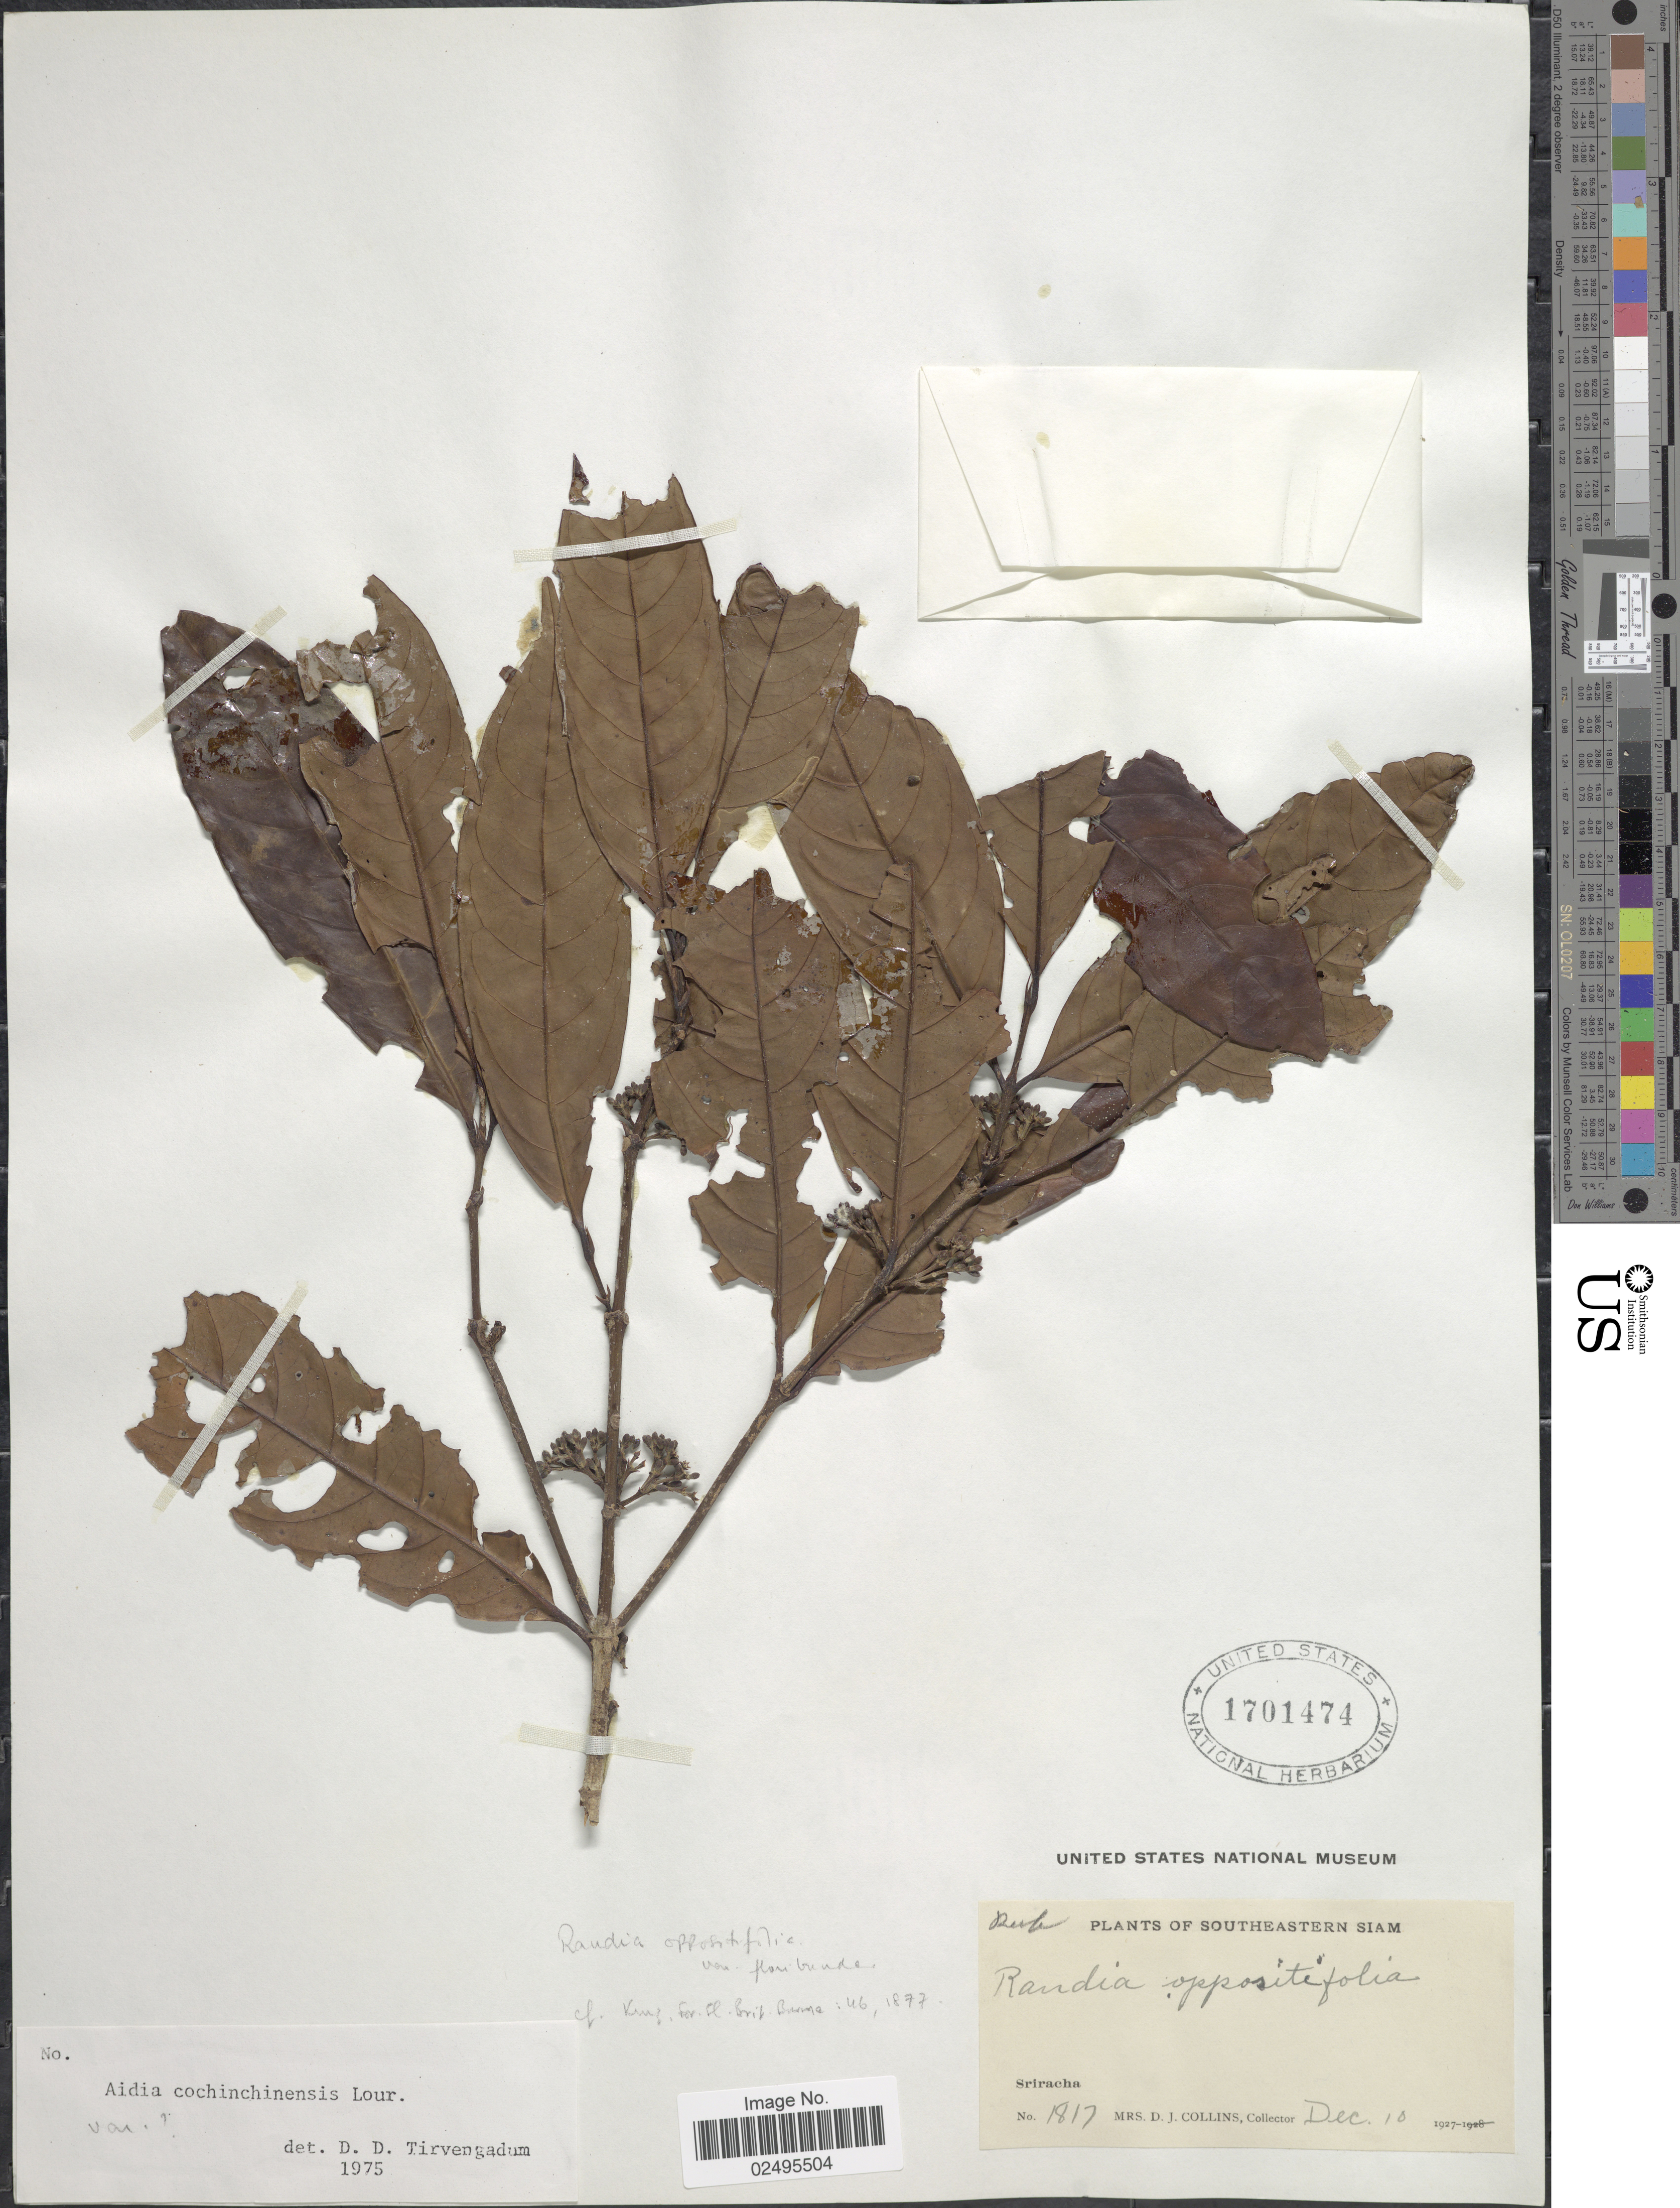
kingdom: Plantae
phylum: Tracheophyta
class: Magnoliopsida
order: Gentianales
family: Rubiaceae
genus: Aidia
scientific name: Aidia densiflora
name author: (Wall.) Masam.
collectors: Mrs. D. J. Collins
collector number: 1817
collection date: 1927-12-10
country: Thailand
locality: Southeastern Siam, Sriracha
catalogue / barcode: US 1701474